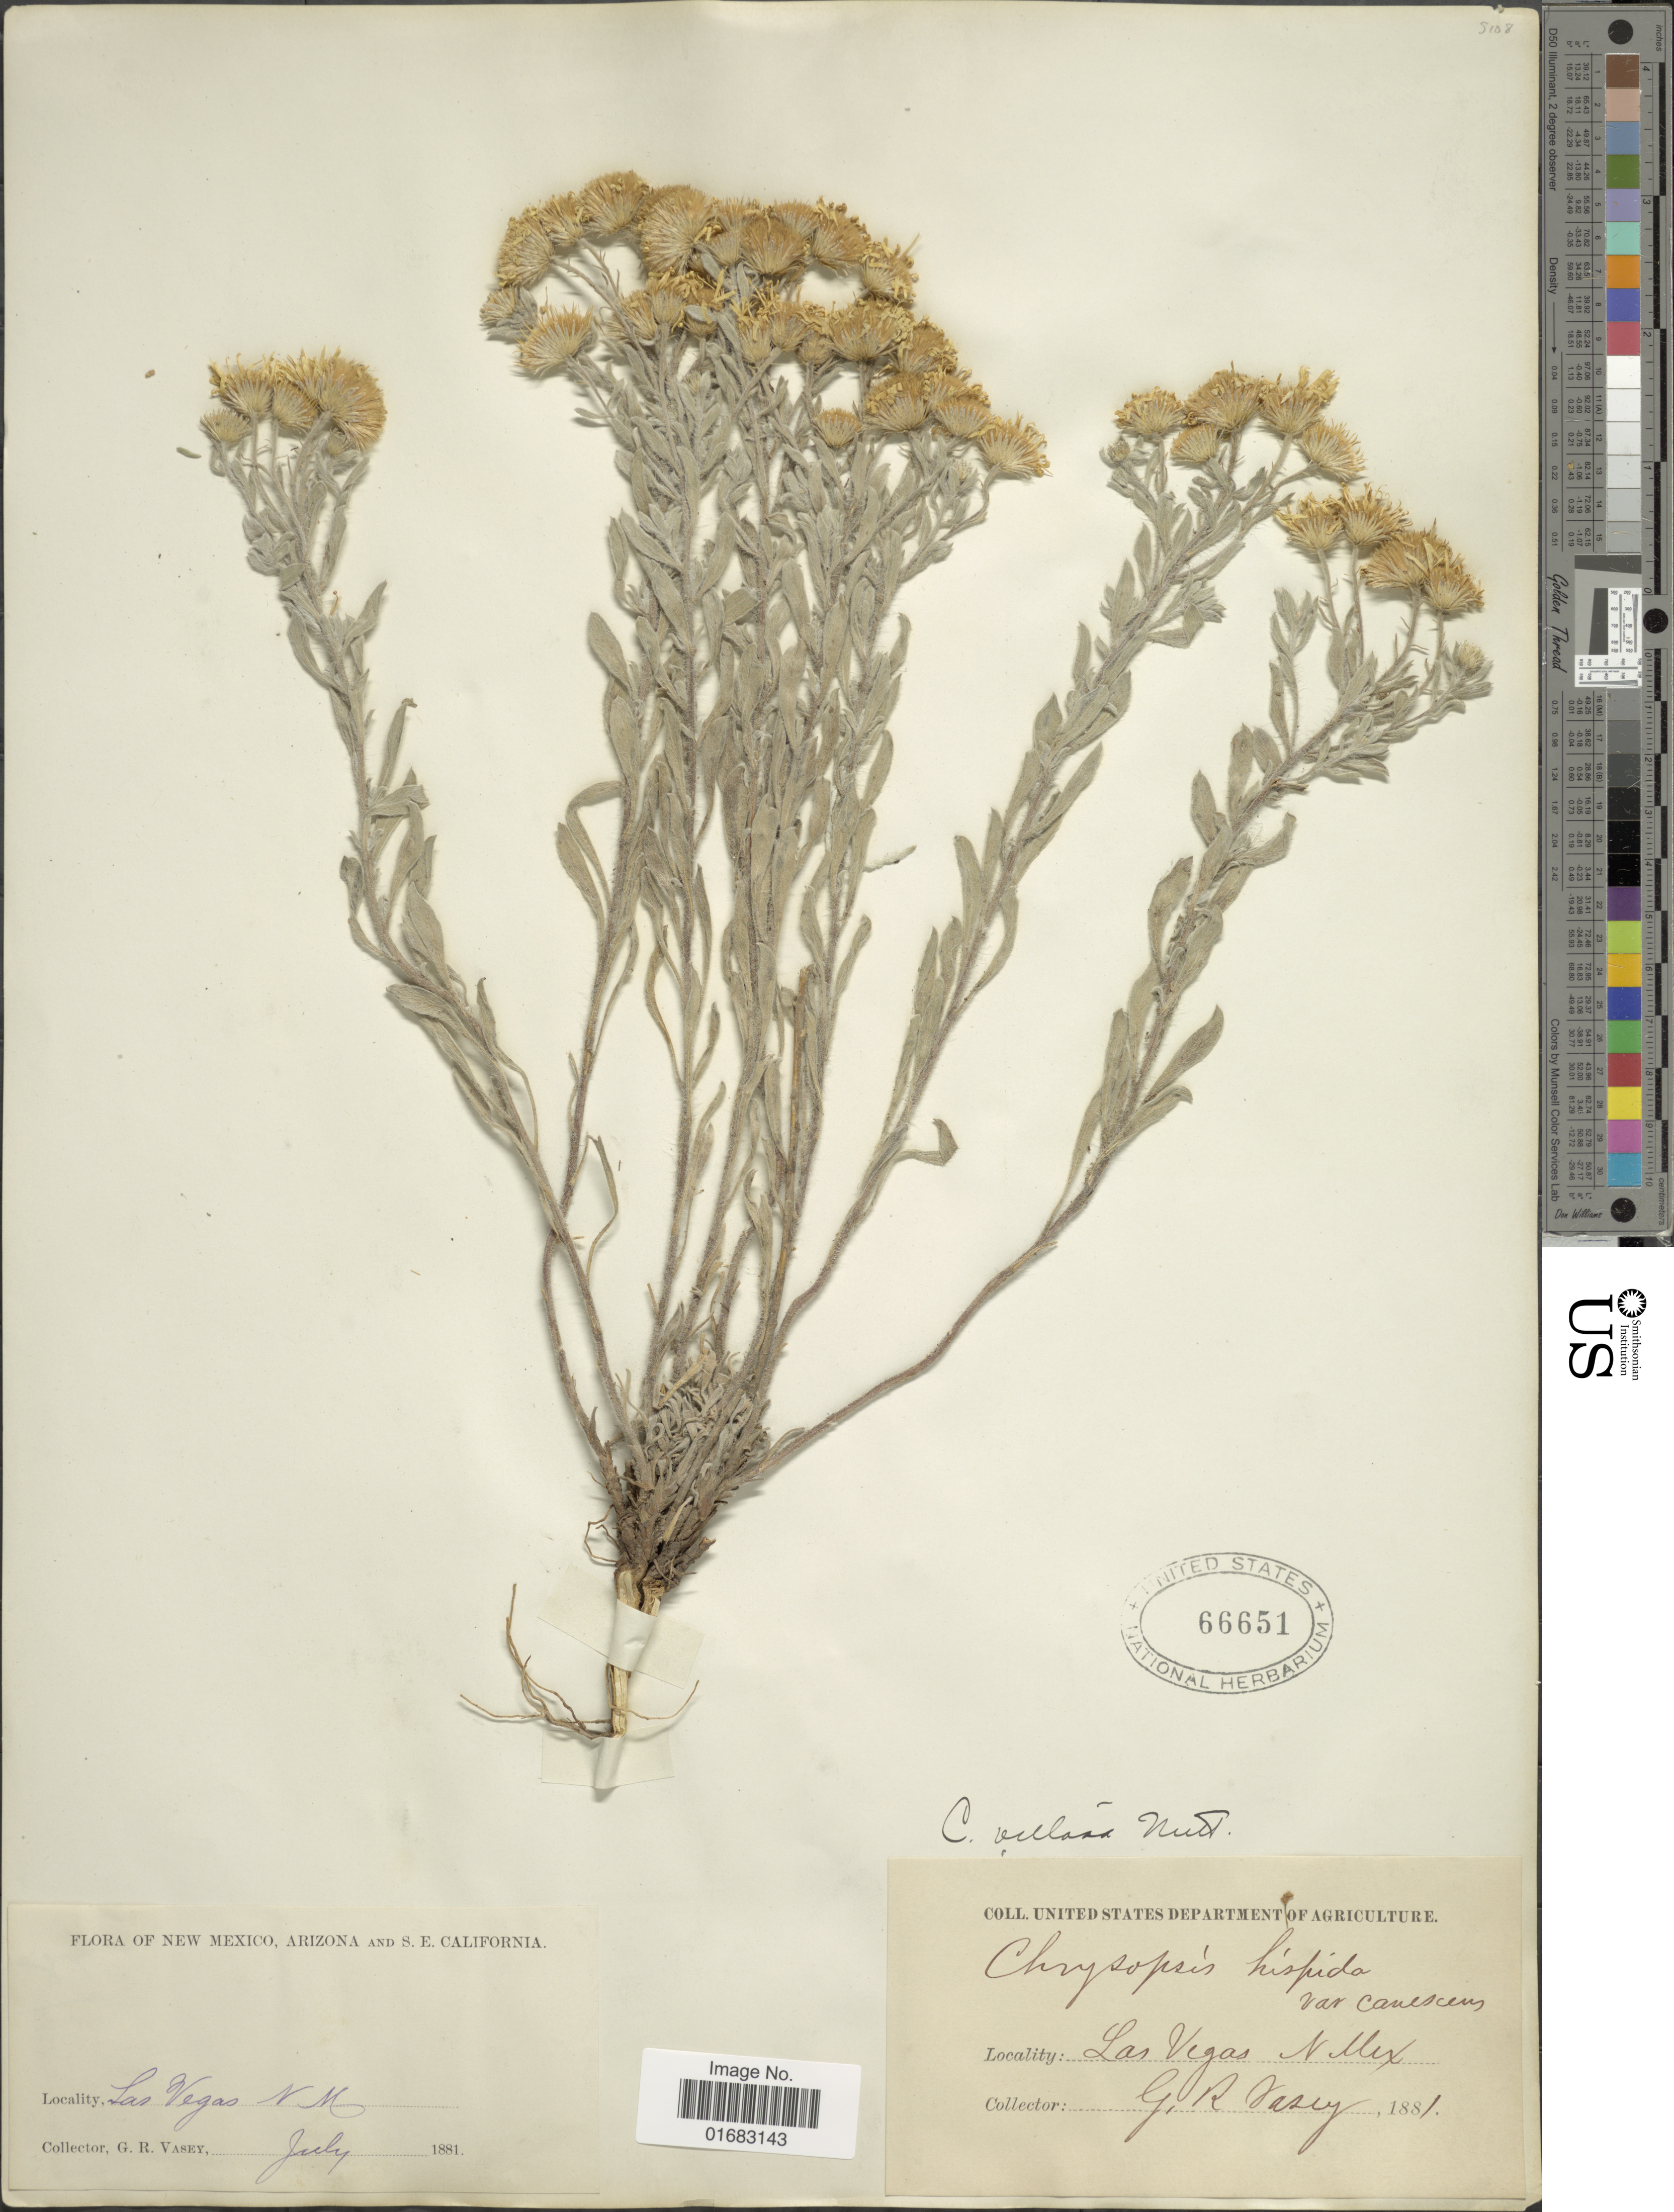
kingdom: Plantae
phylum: Tracheophyta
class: Magnoliopsida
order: Asterales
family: Asteraceae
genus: Heterotheca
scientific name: Heterotheca villosa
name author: (Pursh) Shinners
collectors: G. R. Vasey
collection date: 1881-07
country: United States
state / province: New Mexico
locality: Las Vegas. N. Mex.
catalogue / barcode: US 66651